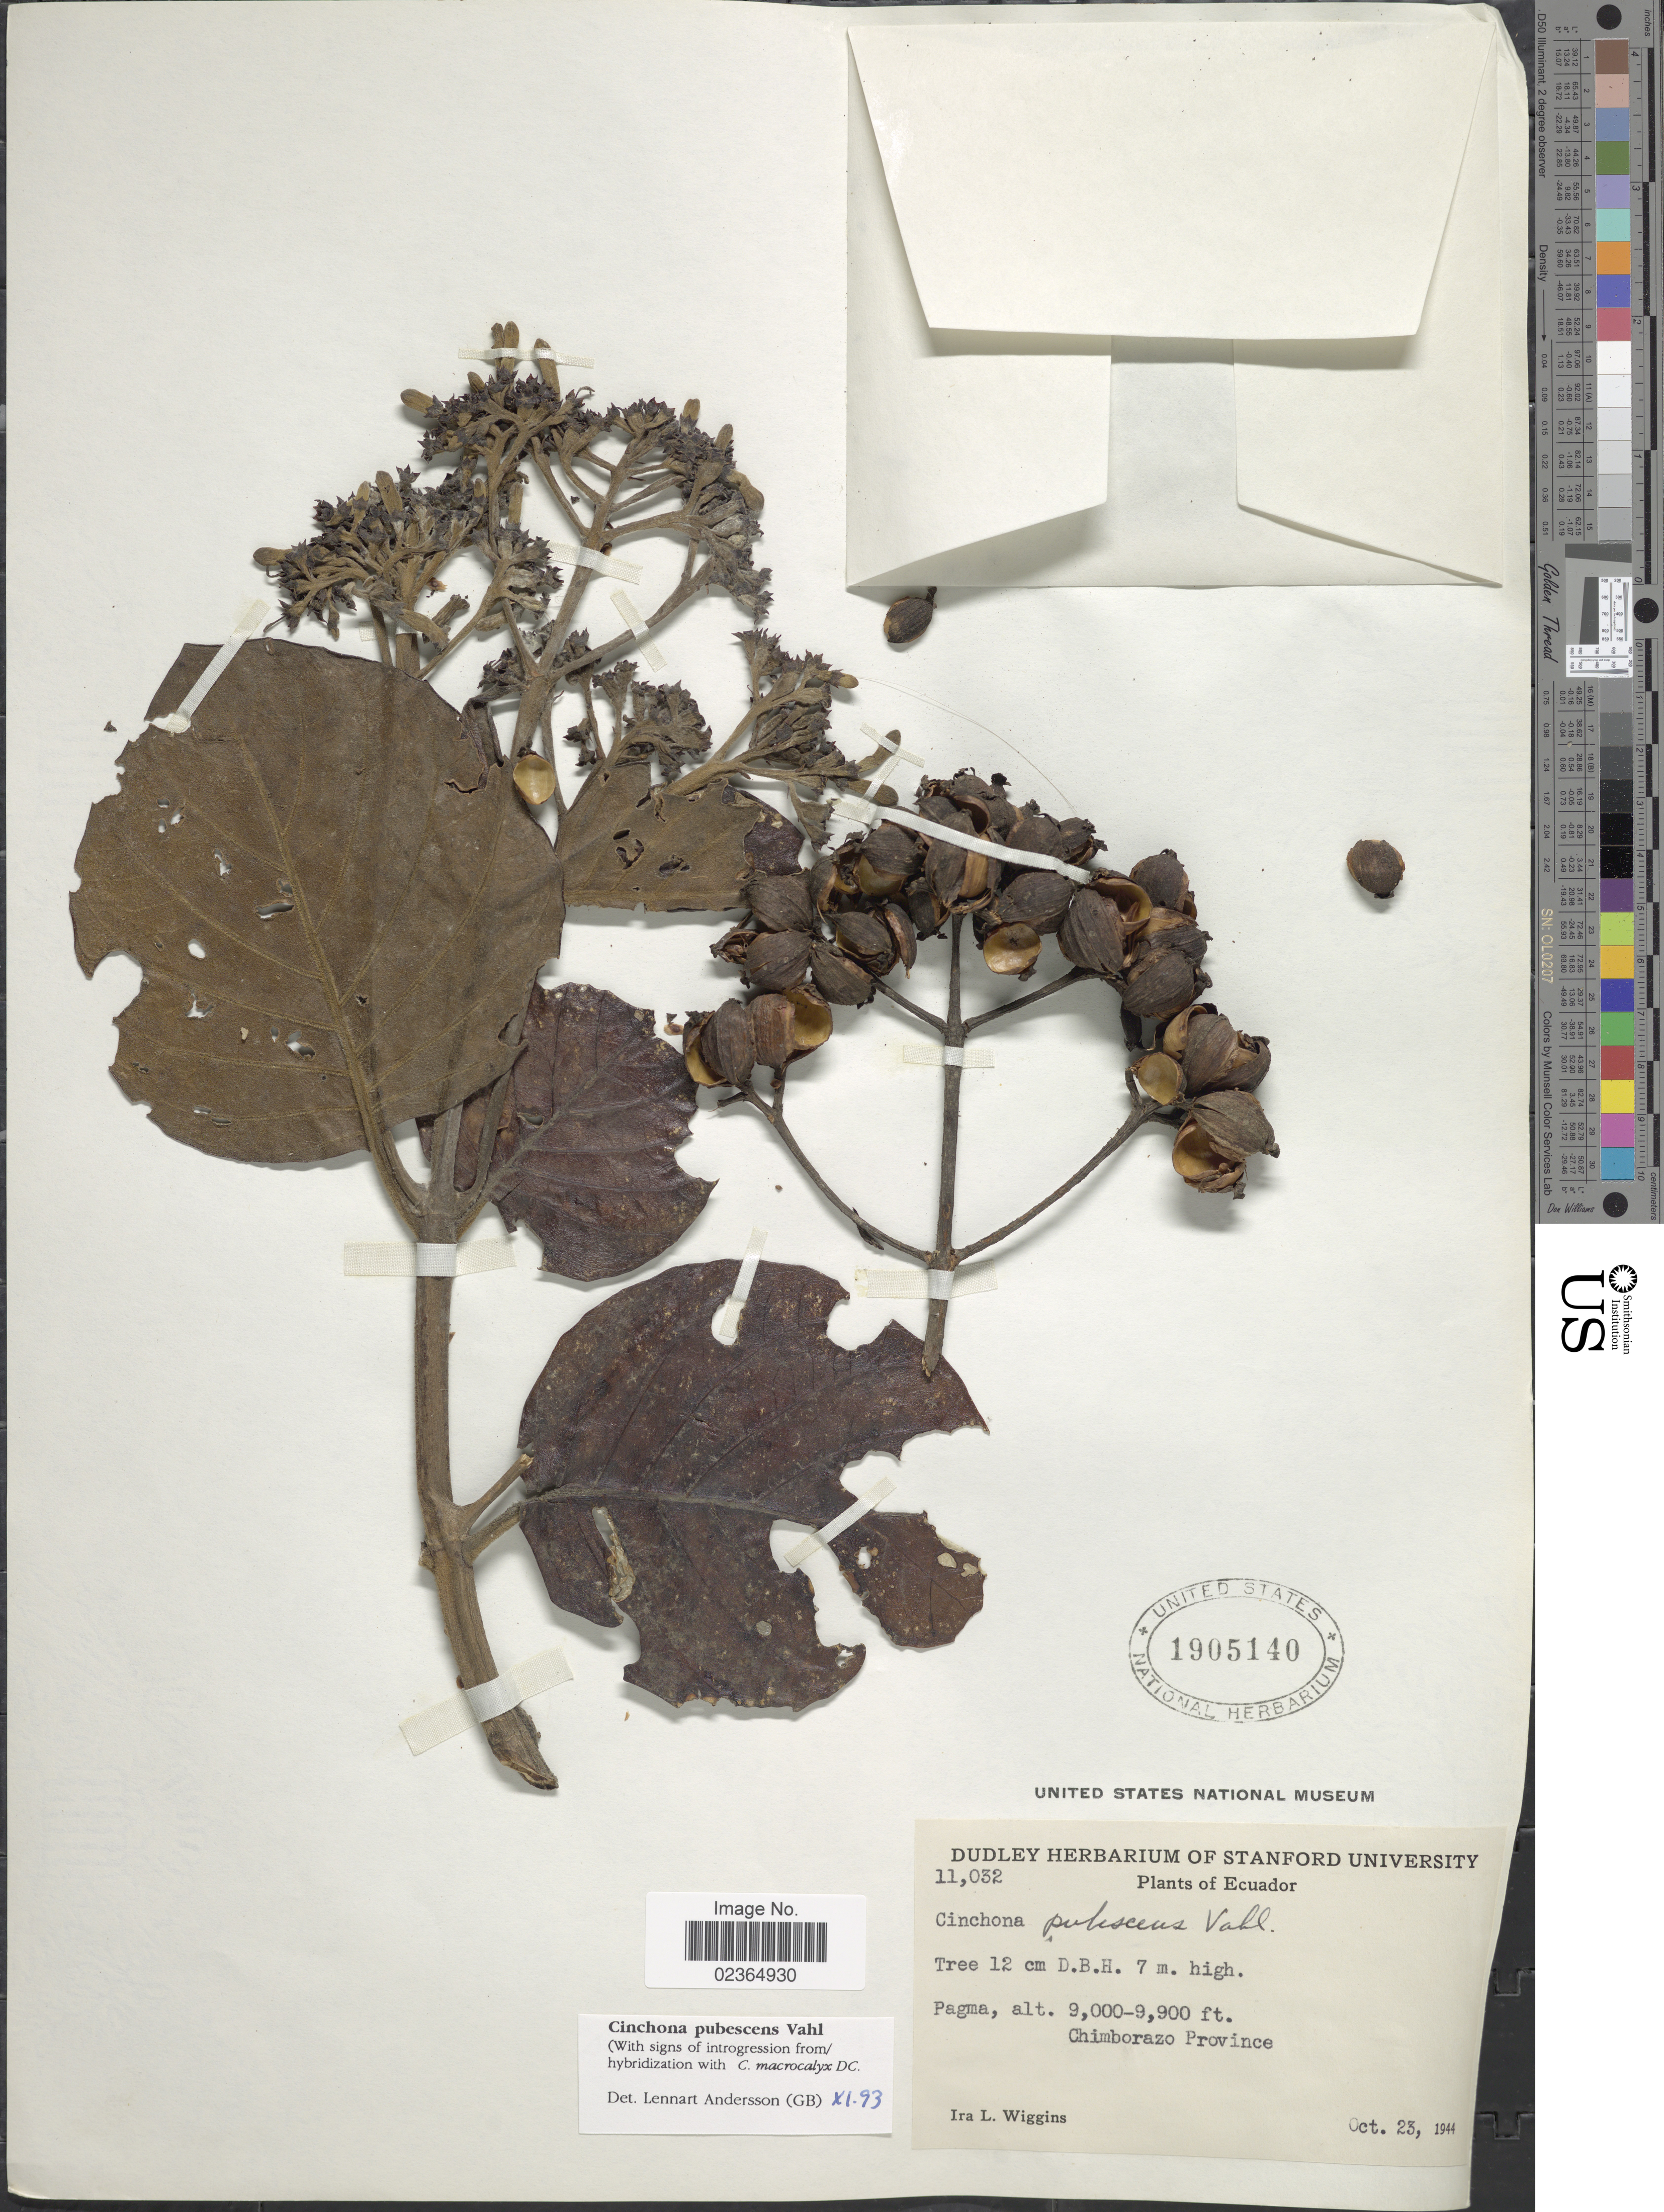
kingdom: Plantae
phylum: Tracheophyta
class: Magnoliopsida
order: Gentianales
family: Rubiaceae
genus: Cinchona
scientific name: Cinchona pubescens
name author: Vahl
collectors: I. L. Wiggins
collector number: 11032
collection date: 1944-10-23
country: Ecuador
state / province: Chimborazo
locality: Pagma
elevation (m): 2743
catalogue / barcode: US 1905140